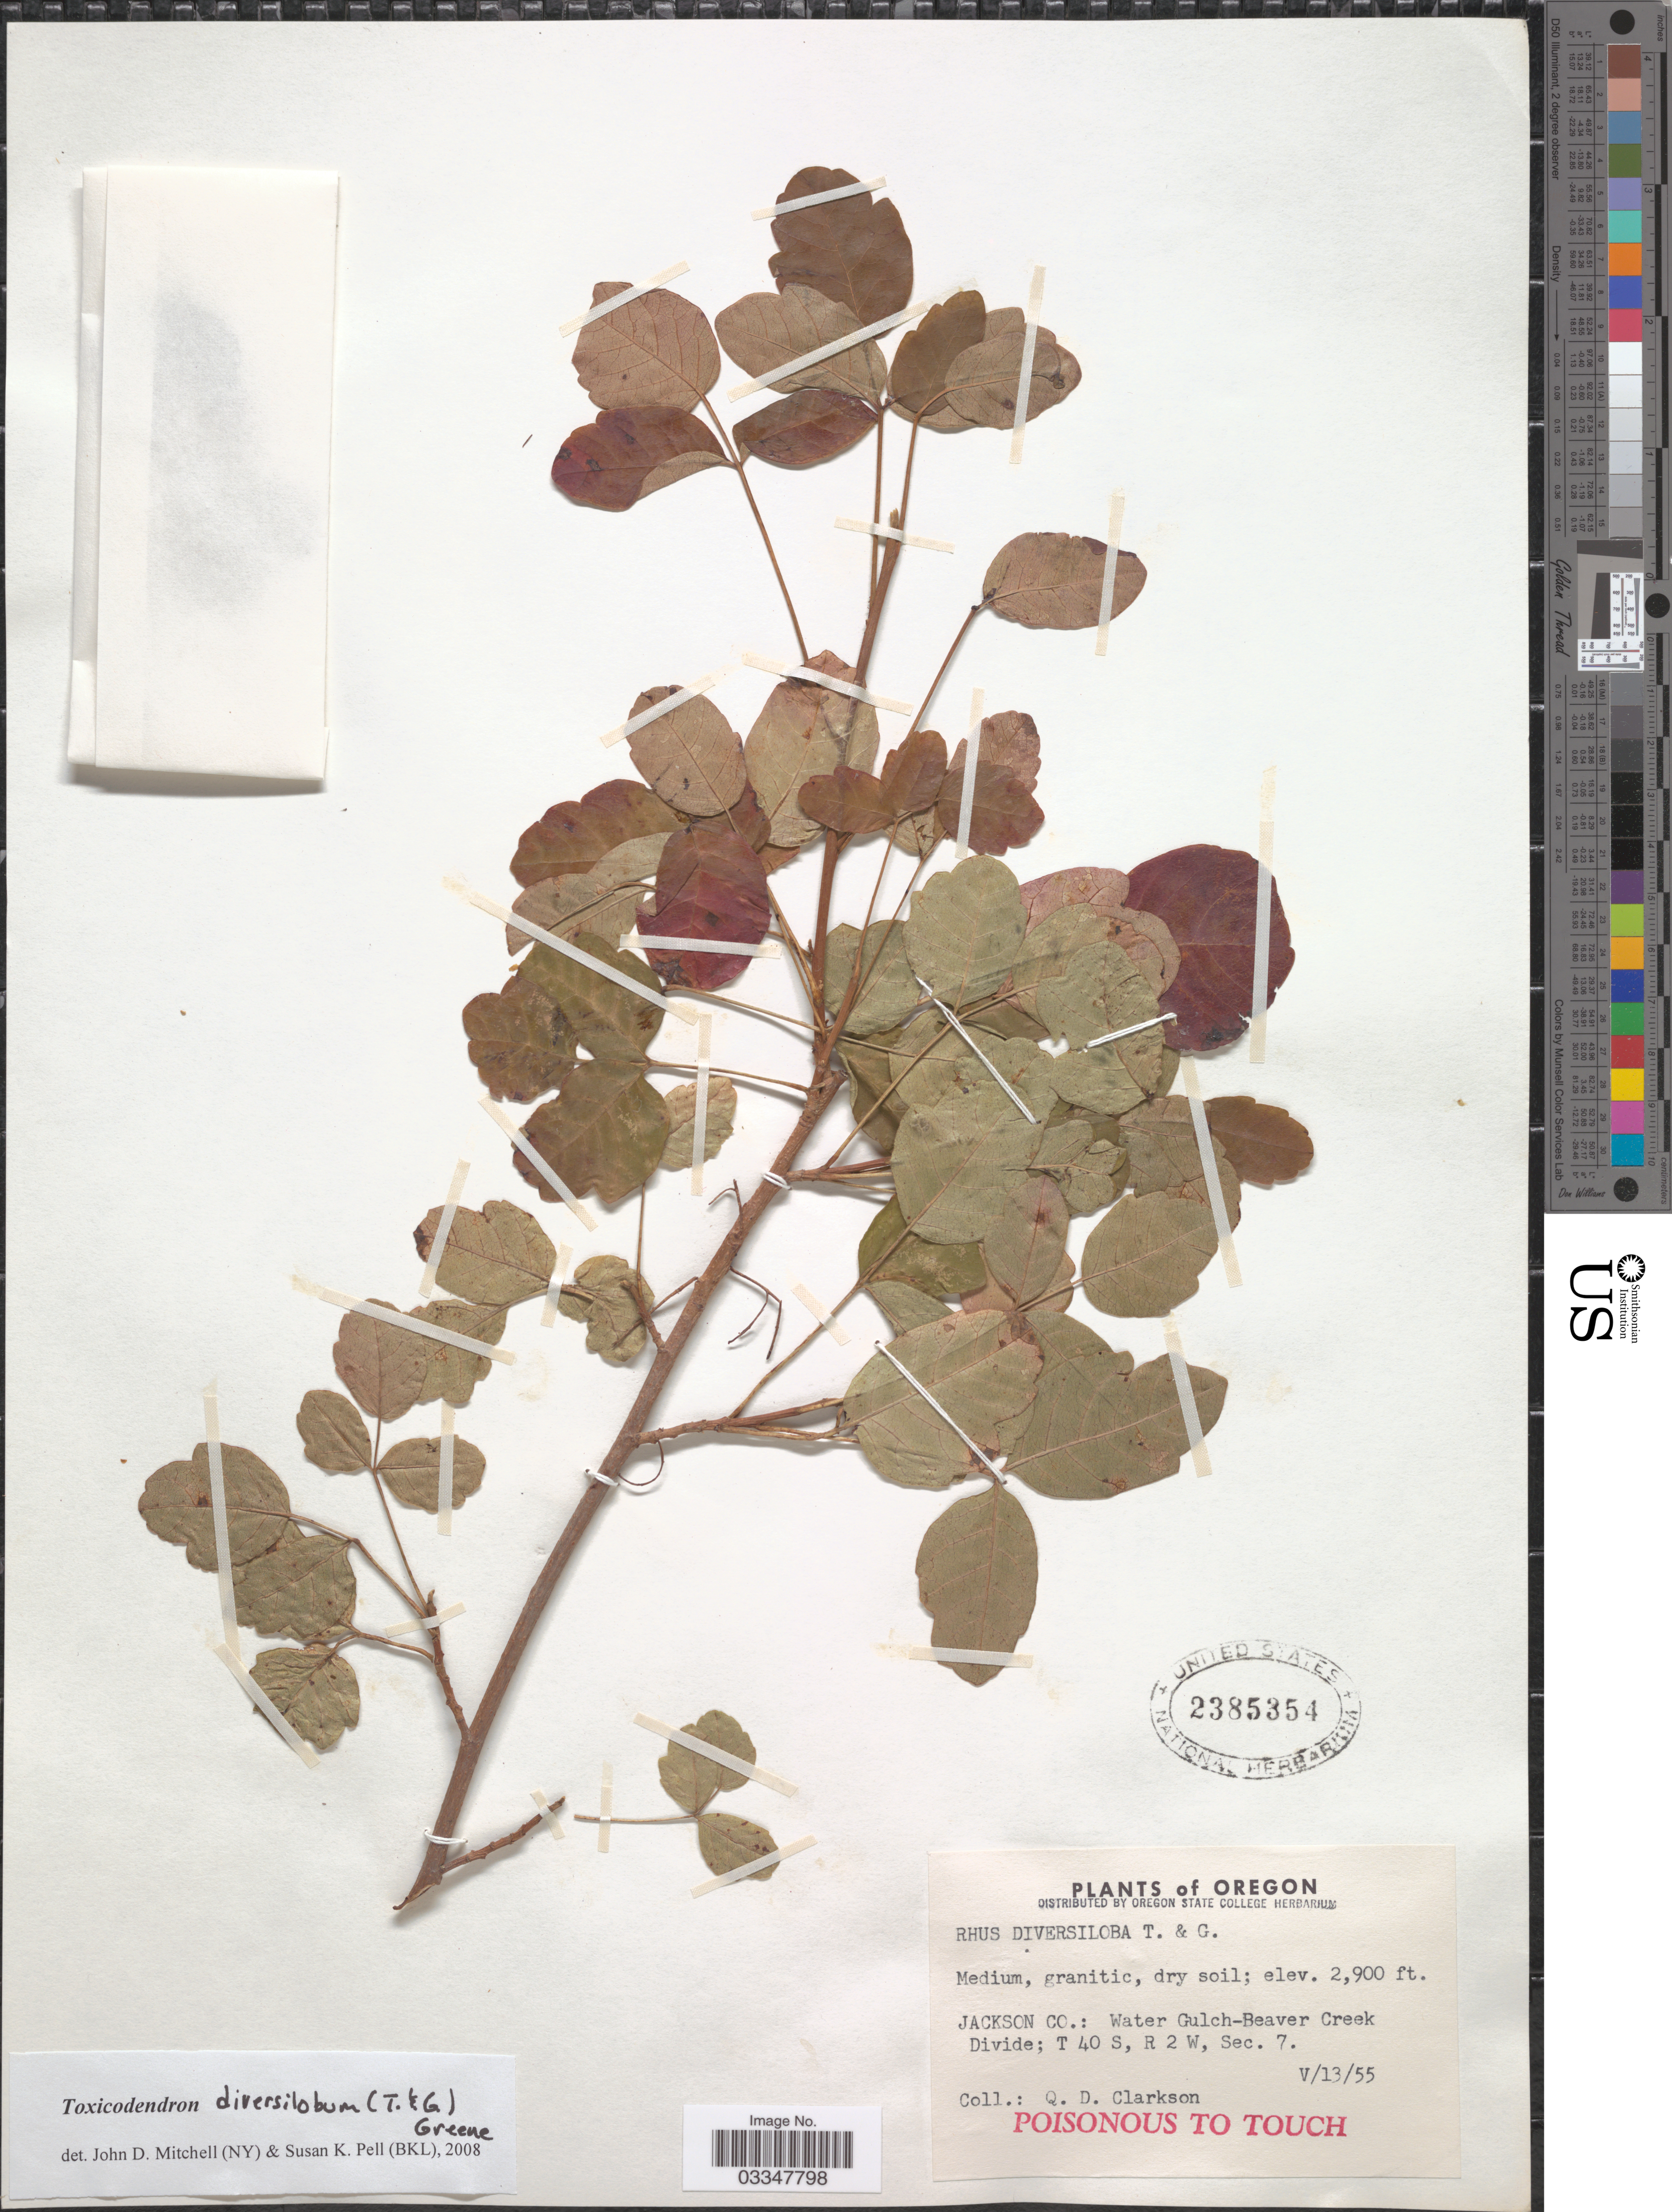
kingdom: Plantae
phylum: Tracheophyta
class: Magnoliopsida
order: Sapindales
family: Anacardiaceae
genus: Toxicodendron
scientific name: Toxicodendron diversilobum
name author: (Torr. & A. Gray) Greene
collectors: Q. Clarkson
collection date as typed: Transcribed d/m/y: 13/5/55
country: United States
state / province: Oregon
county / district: Jackson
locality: Jackson Co.: Water Gulch-Beaver Creek Divide. T 40 S, R 2 W, Sec. 7.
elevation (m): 884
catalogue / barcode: US 2385354